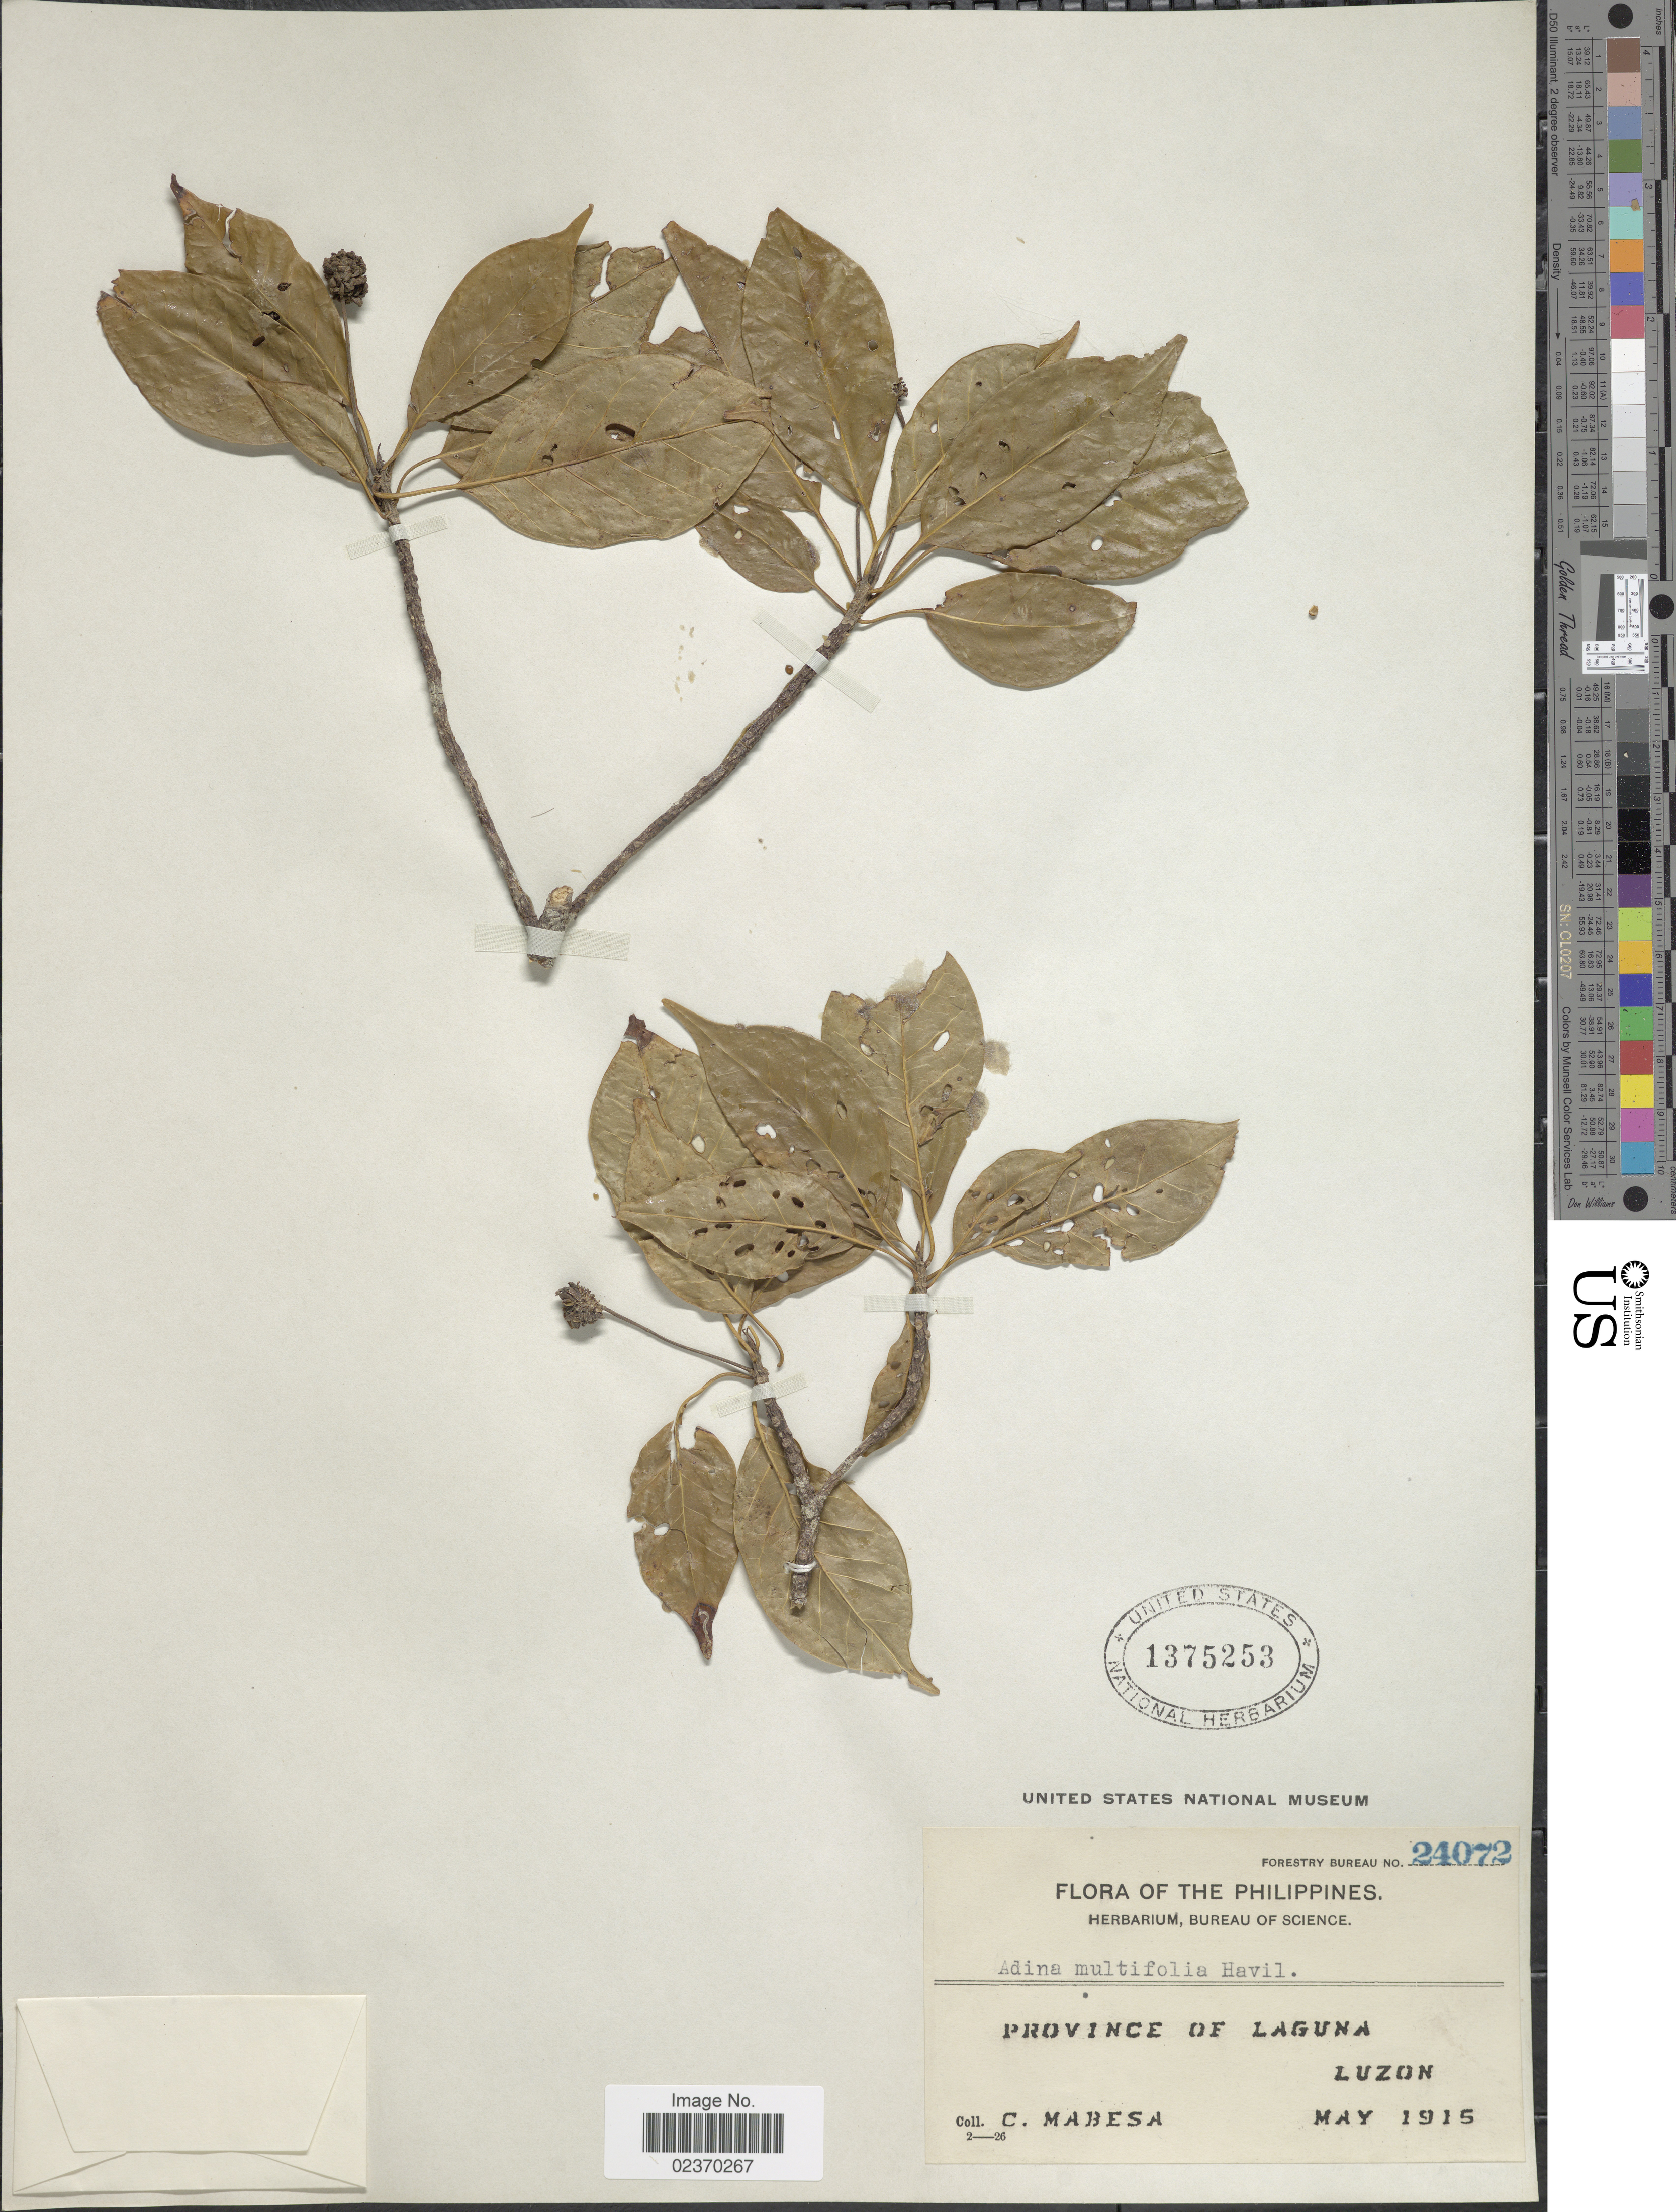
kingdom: Plantae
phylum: Tracheophyta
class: Magnoliopsida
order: Gentianales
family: Rubiaceae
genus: Adina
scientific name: Adina multifolia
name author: Havil.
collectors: C. Mabesa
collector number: Forestry Bureau 24072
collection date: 1915-05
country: Philippines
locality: Province of Laguna, Luzon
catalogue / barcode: US 1375253